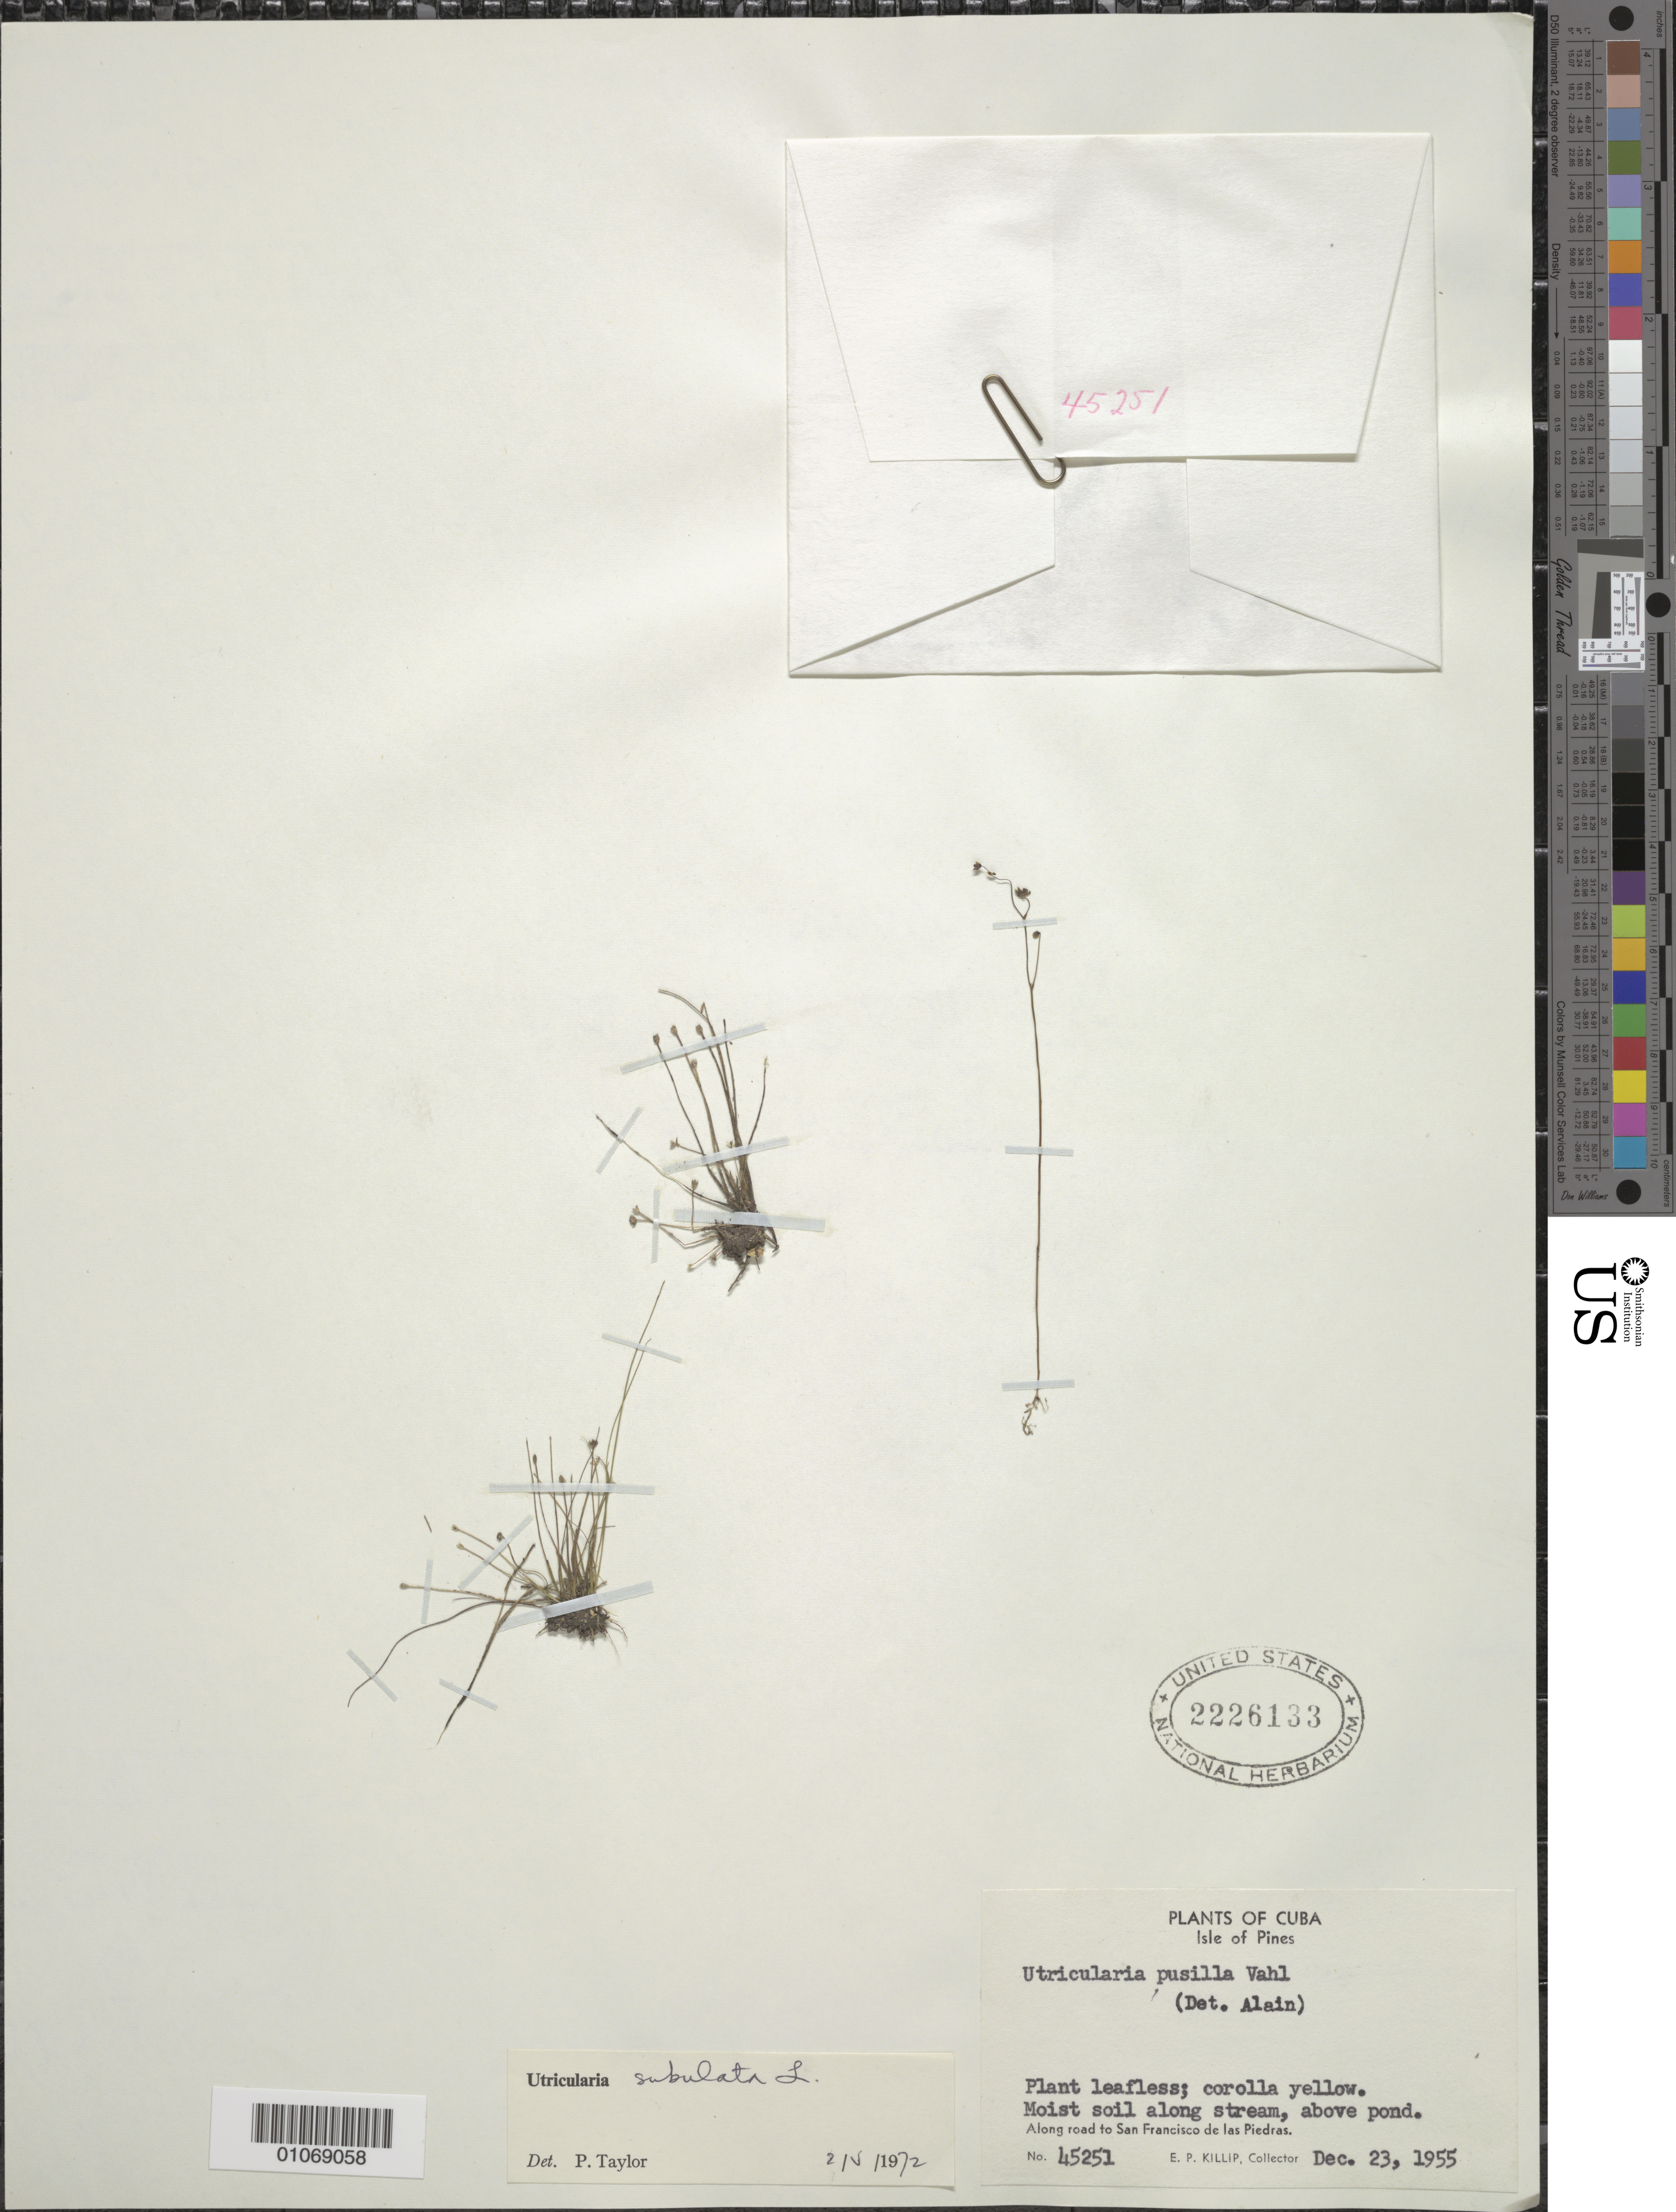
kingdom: Plantae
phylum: Tracheophyta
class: Magnoliopsida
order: Lamiales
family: Lentibulariaceae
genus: Utricularia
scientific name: Utricularia subulata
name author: L.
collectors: E. P. Killip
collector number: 45251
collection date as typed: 23 Dec 1955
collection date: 1955-12-23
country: Cuba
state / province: Isla de La Juventud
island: Isla de la Juventud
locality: Isle of Pines, Along road to San Francisco de las Piedras Moist soil along stream, above pond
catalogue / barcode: US 2226133